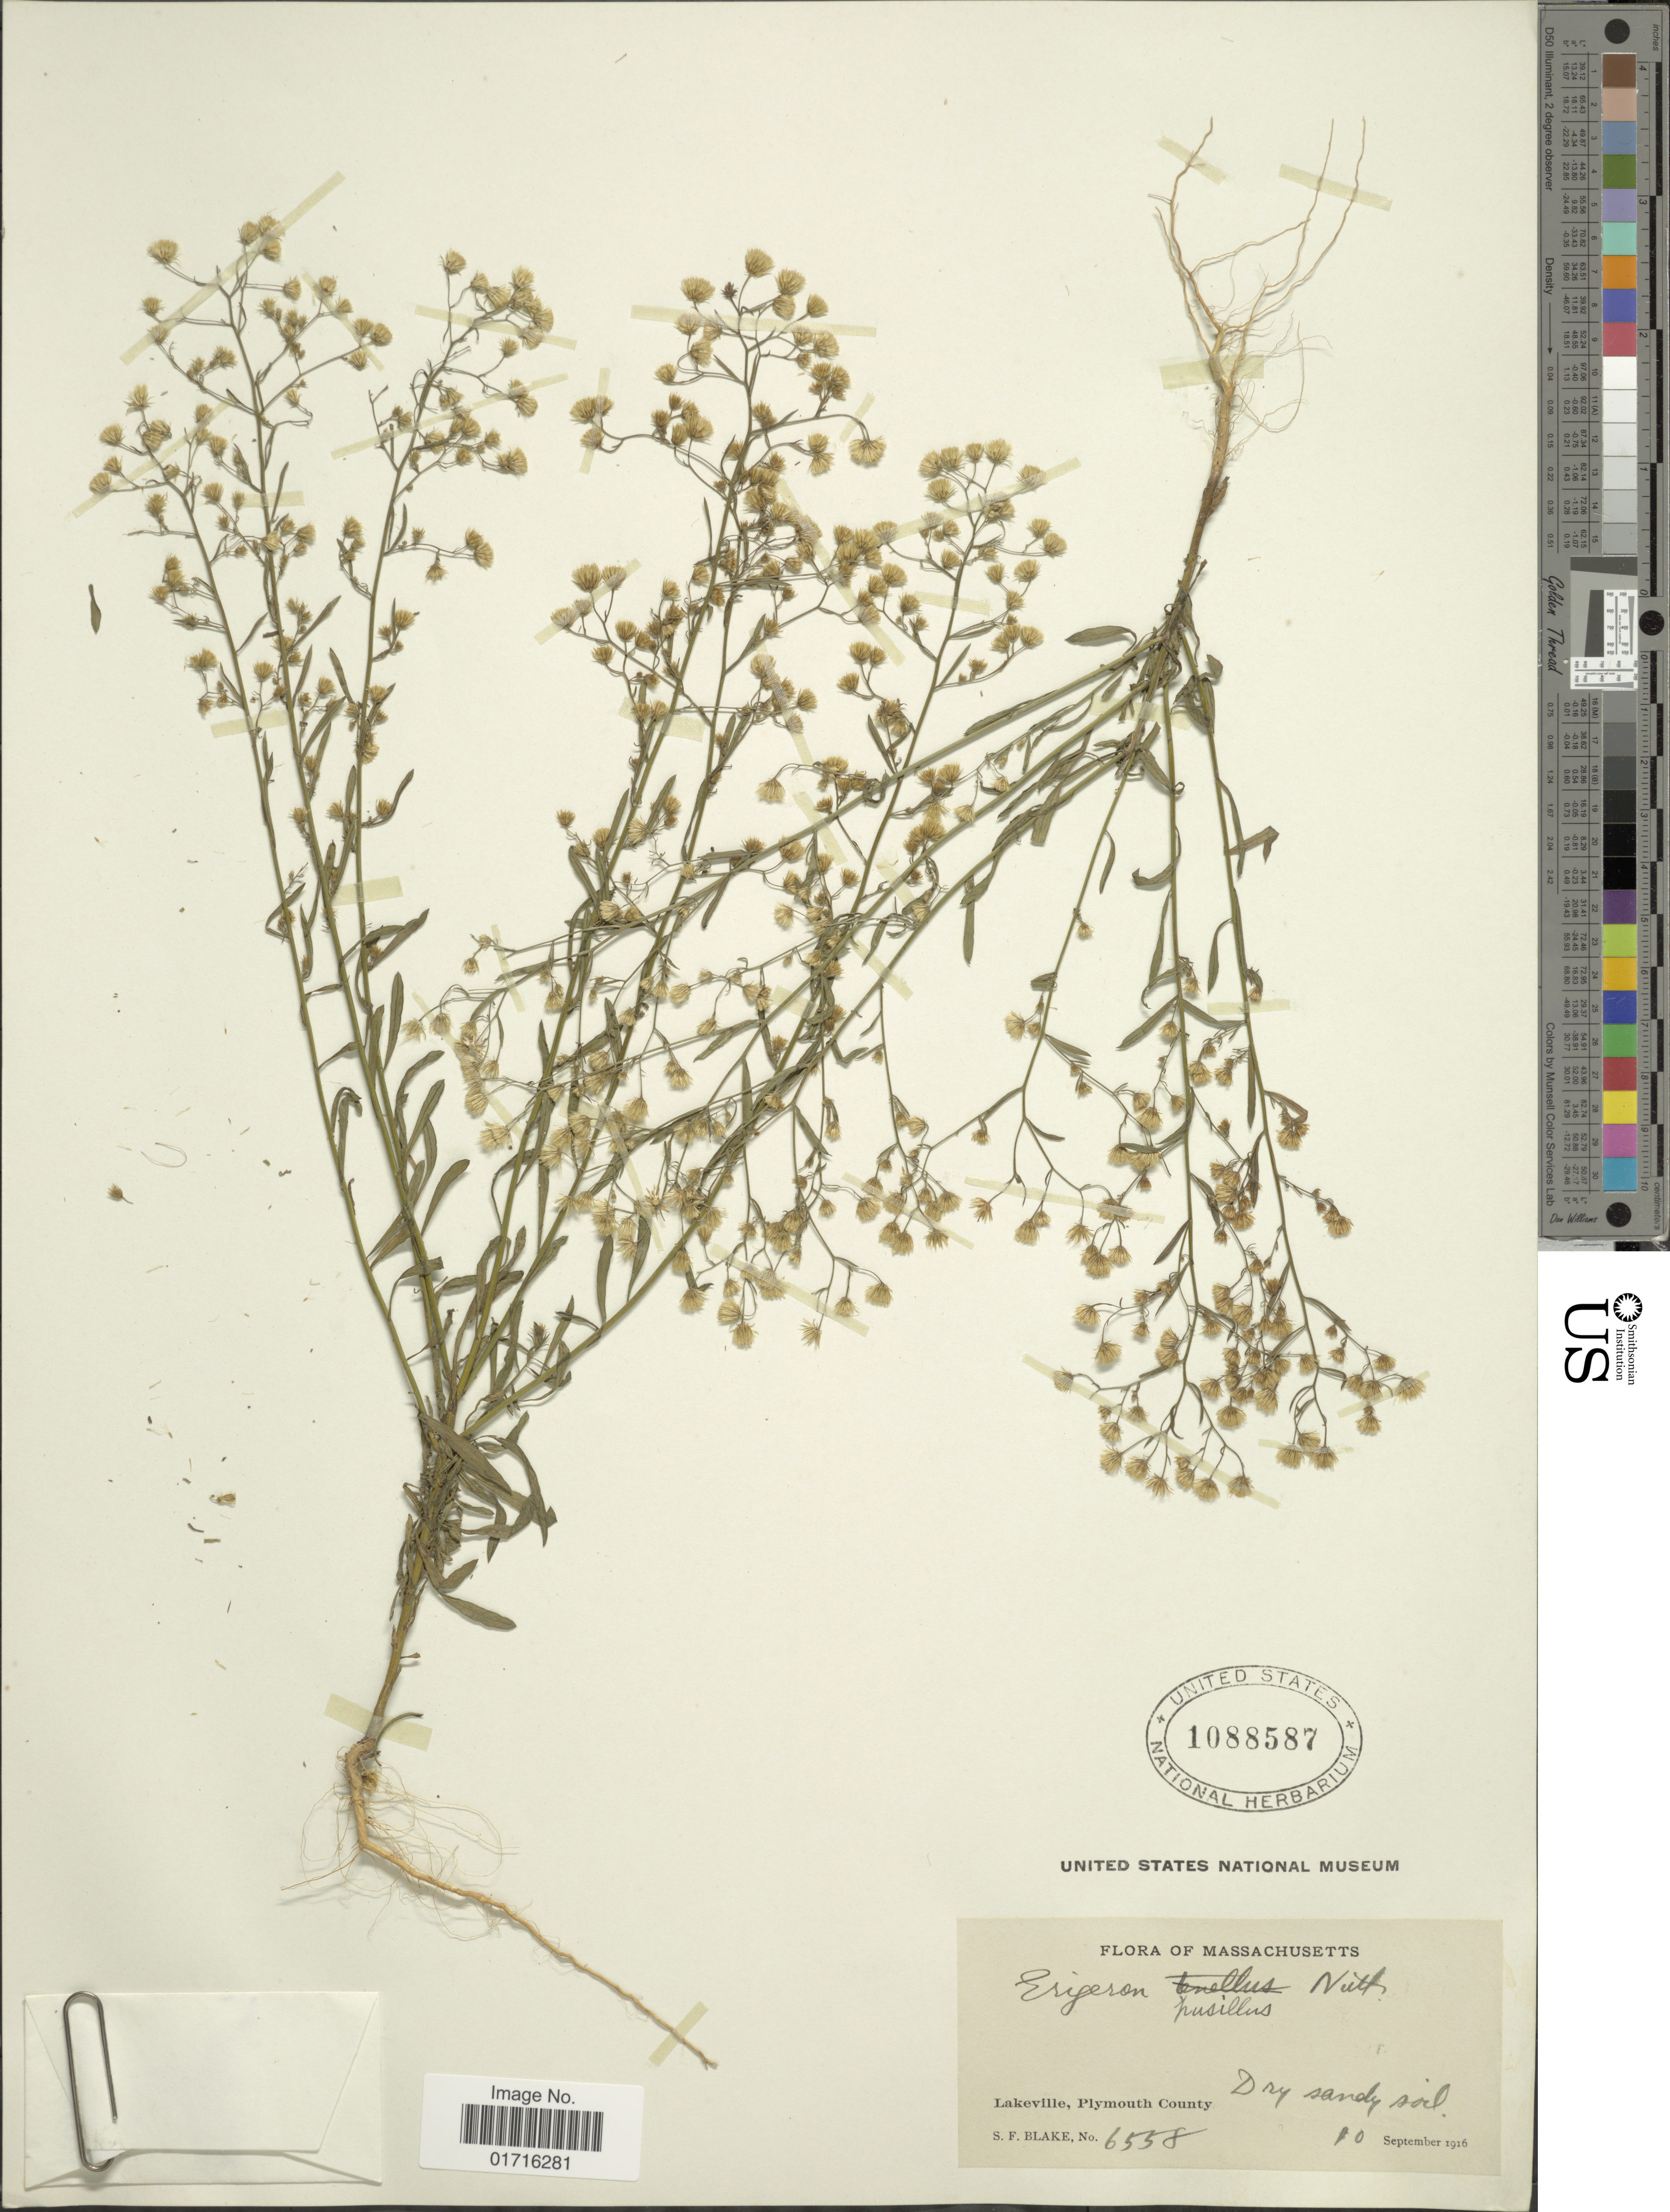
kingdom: Plantae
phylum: Tracheophyta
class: Magnoliopsida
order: Asterales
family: Asteraceae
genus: Conyza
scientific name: Conyza pusilla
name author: Houtt.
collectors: S. Blake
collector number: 6558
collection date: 1916-09-10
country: United States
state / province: Massachusetts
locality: Lakeville, Plymouth County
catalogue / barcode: US 1088587